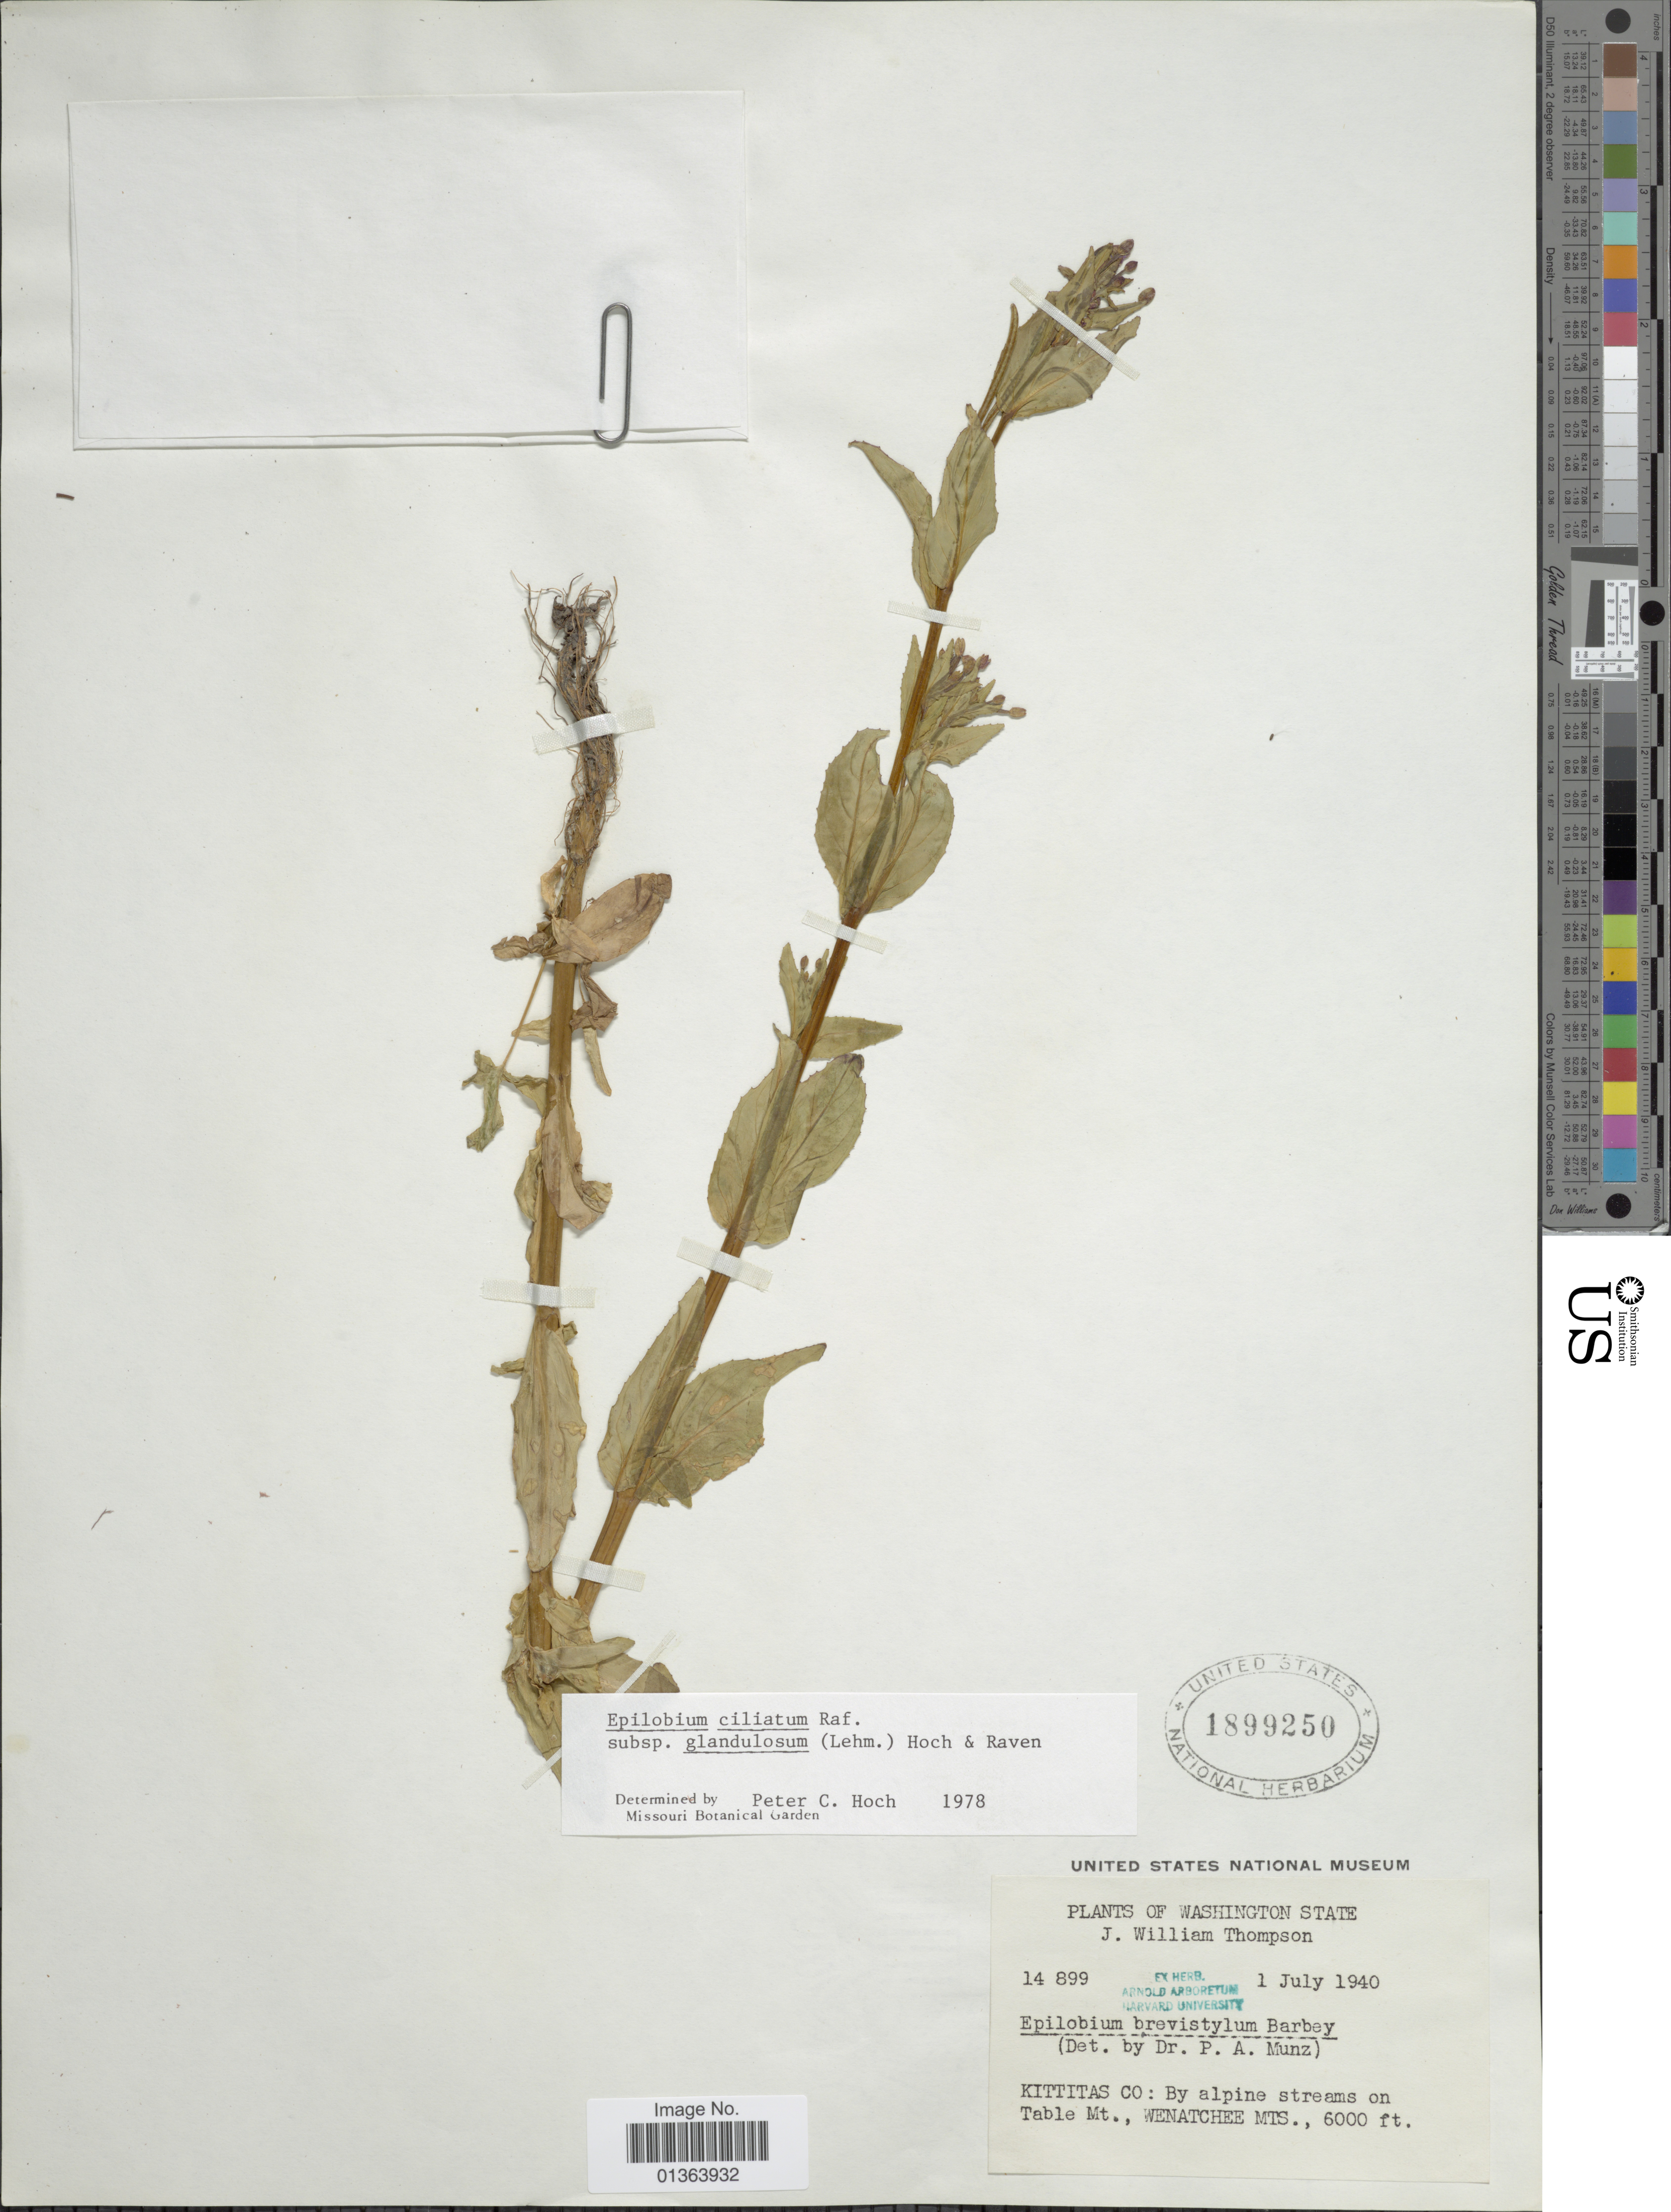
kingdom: Plantae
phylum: Tracheophyta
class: Magnoliopsida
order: Myrtales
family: Onagraceae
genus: Epilobium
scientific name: Epilobium ciliatum subsp. glandulosum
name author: (Lehm.) Hoch & P.H. Raven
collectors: J. W. Thompson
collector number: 14899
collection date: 1940-07-01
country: United States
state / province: Washington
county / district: Kittitas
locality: Kittitas Co: By alpine streams on Table Mt., Wenatchee Mts.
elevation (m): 1829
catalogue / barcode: US 1899250